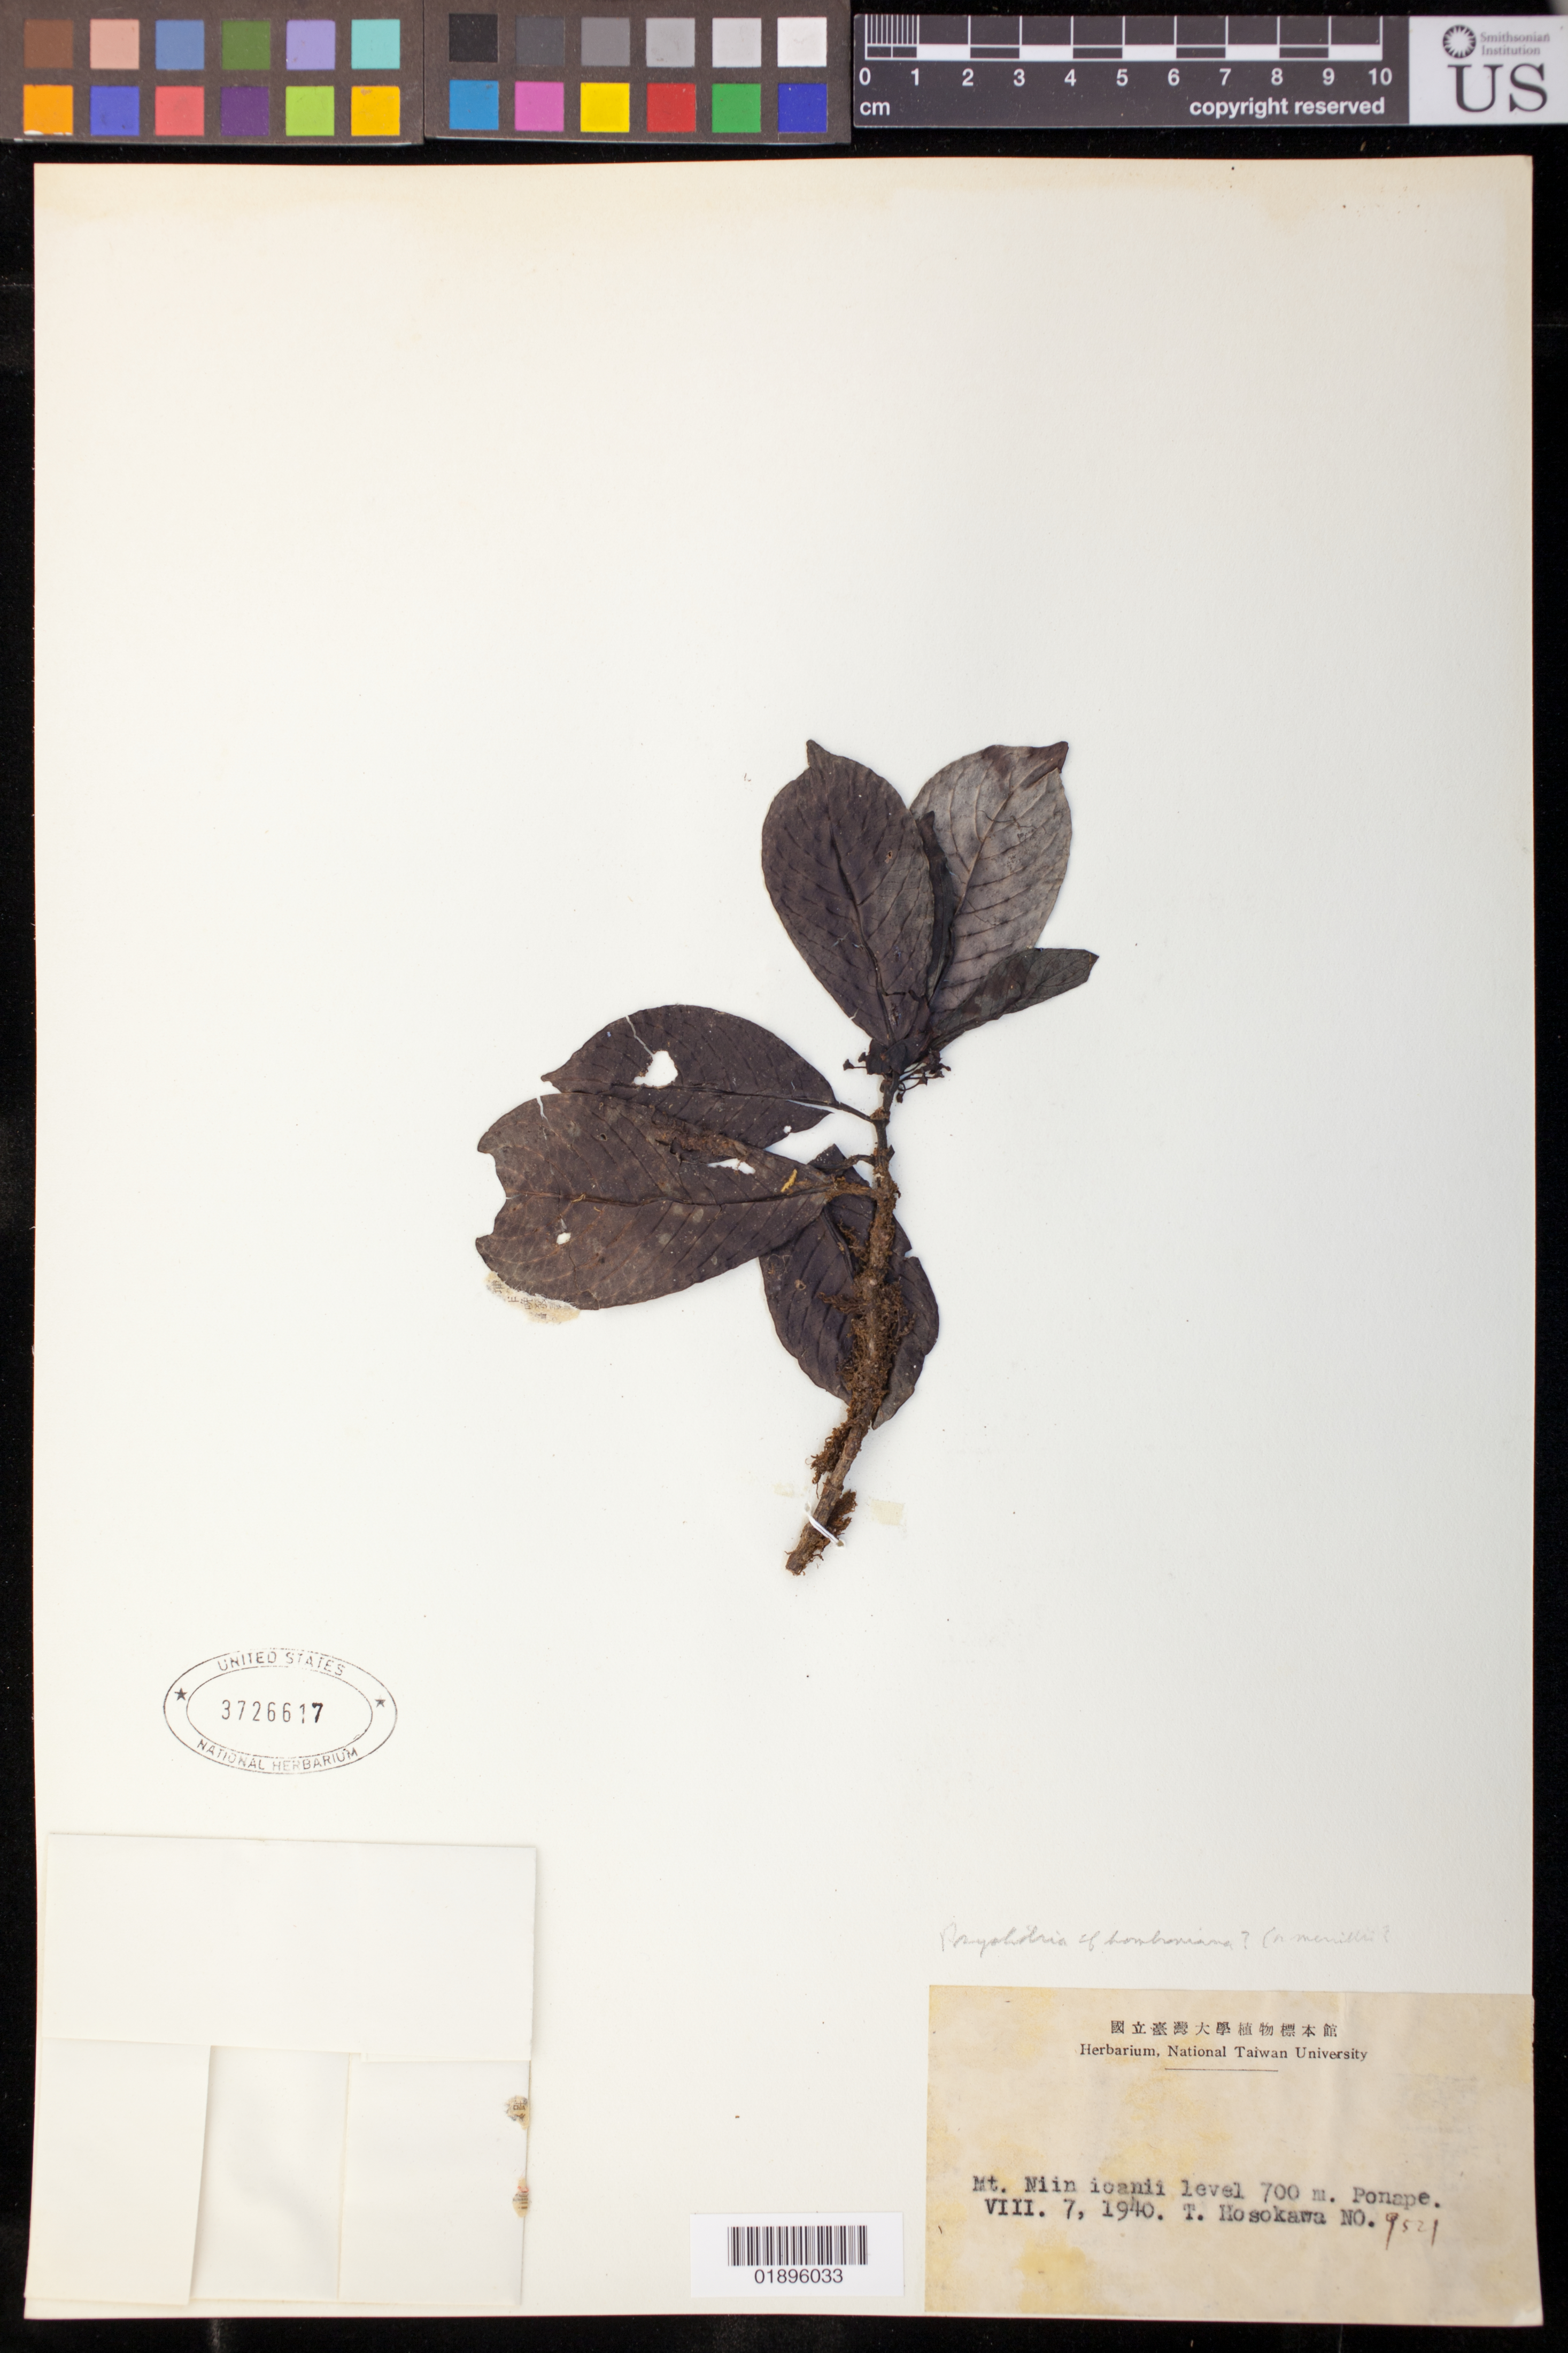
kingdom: Plantae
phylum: Tracheophyta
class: Magnoliopsida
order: Gentianales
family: Rubiaceae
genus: Psychotria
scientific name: Psychotria hombroniana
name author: (Baill.) Fosberg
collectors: T. Hosokawa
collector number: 9521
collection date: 1940-08-07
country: Micronesia, Federated States of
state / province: Pohnpei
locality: Mt. Niinioanii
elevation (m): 0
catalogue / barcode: US 3726617